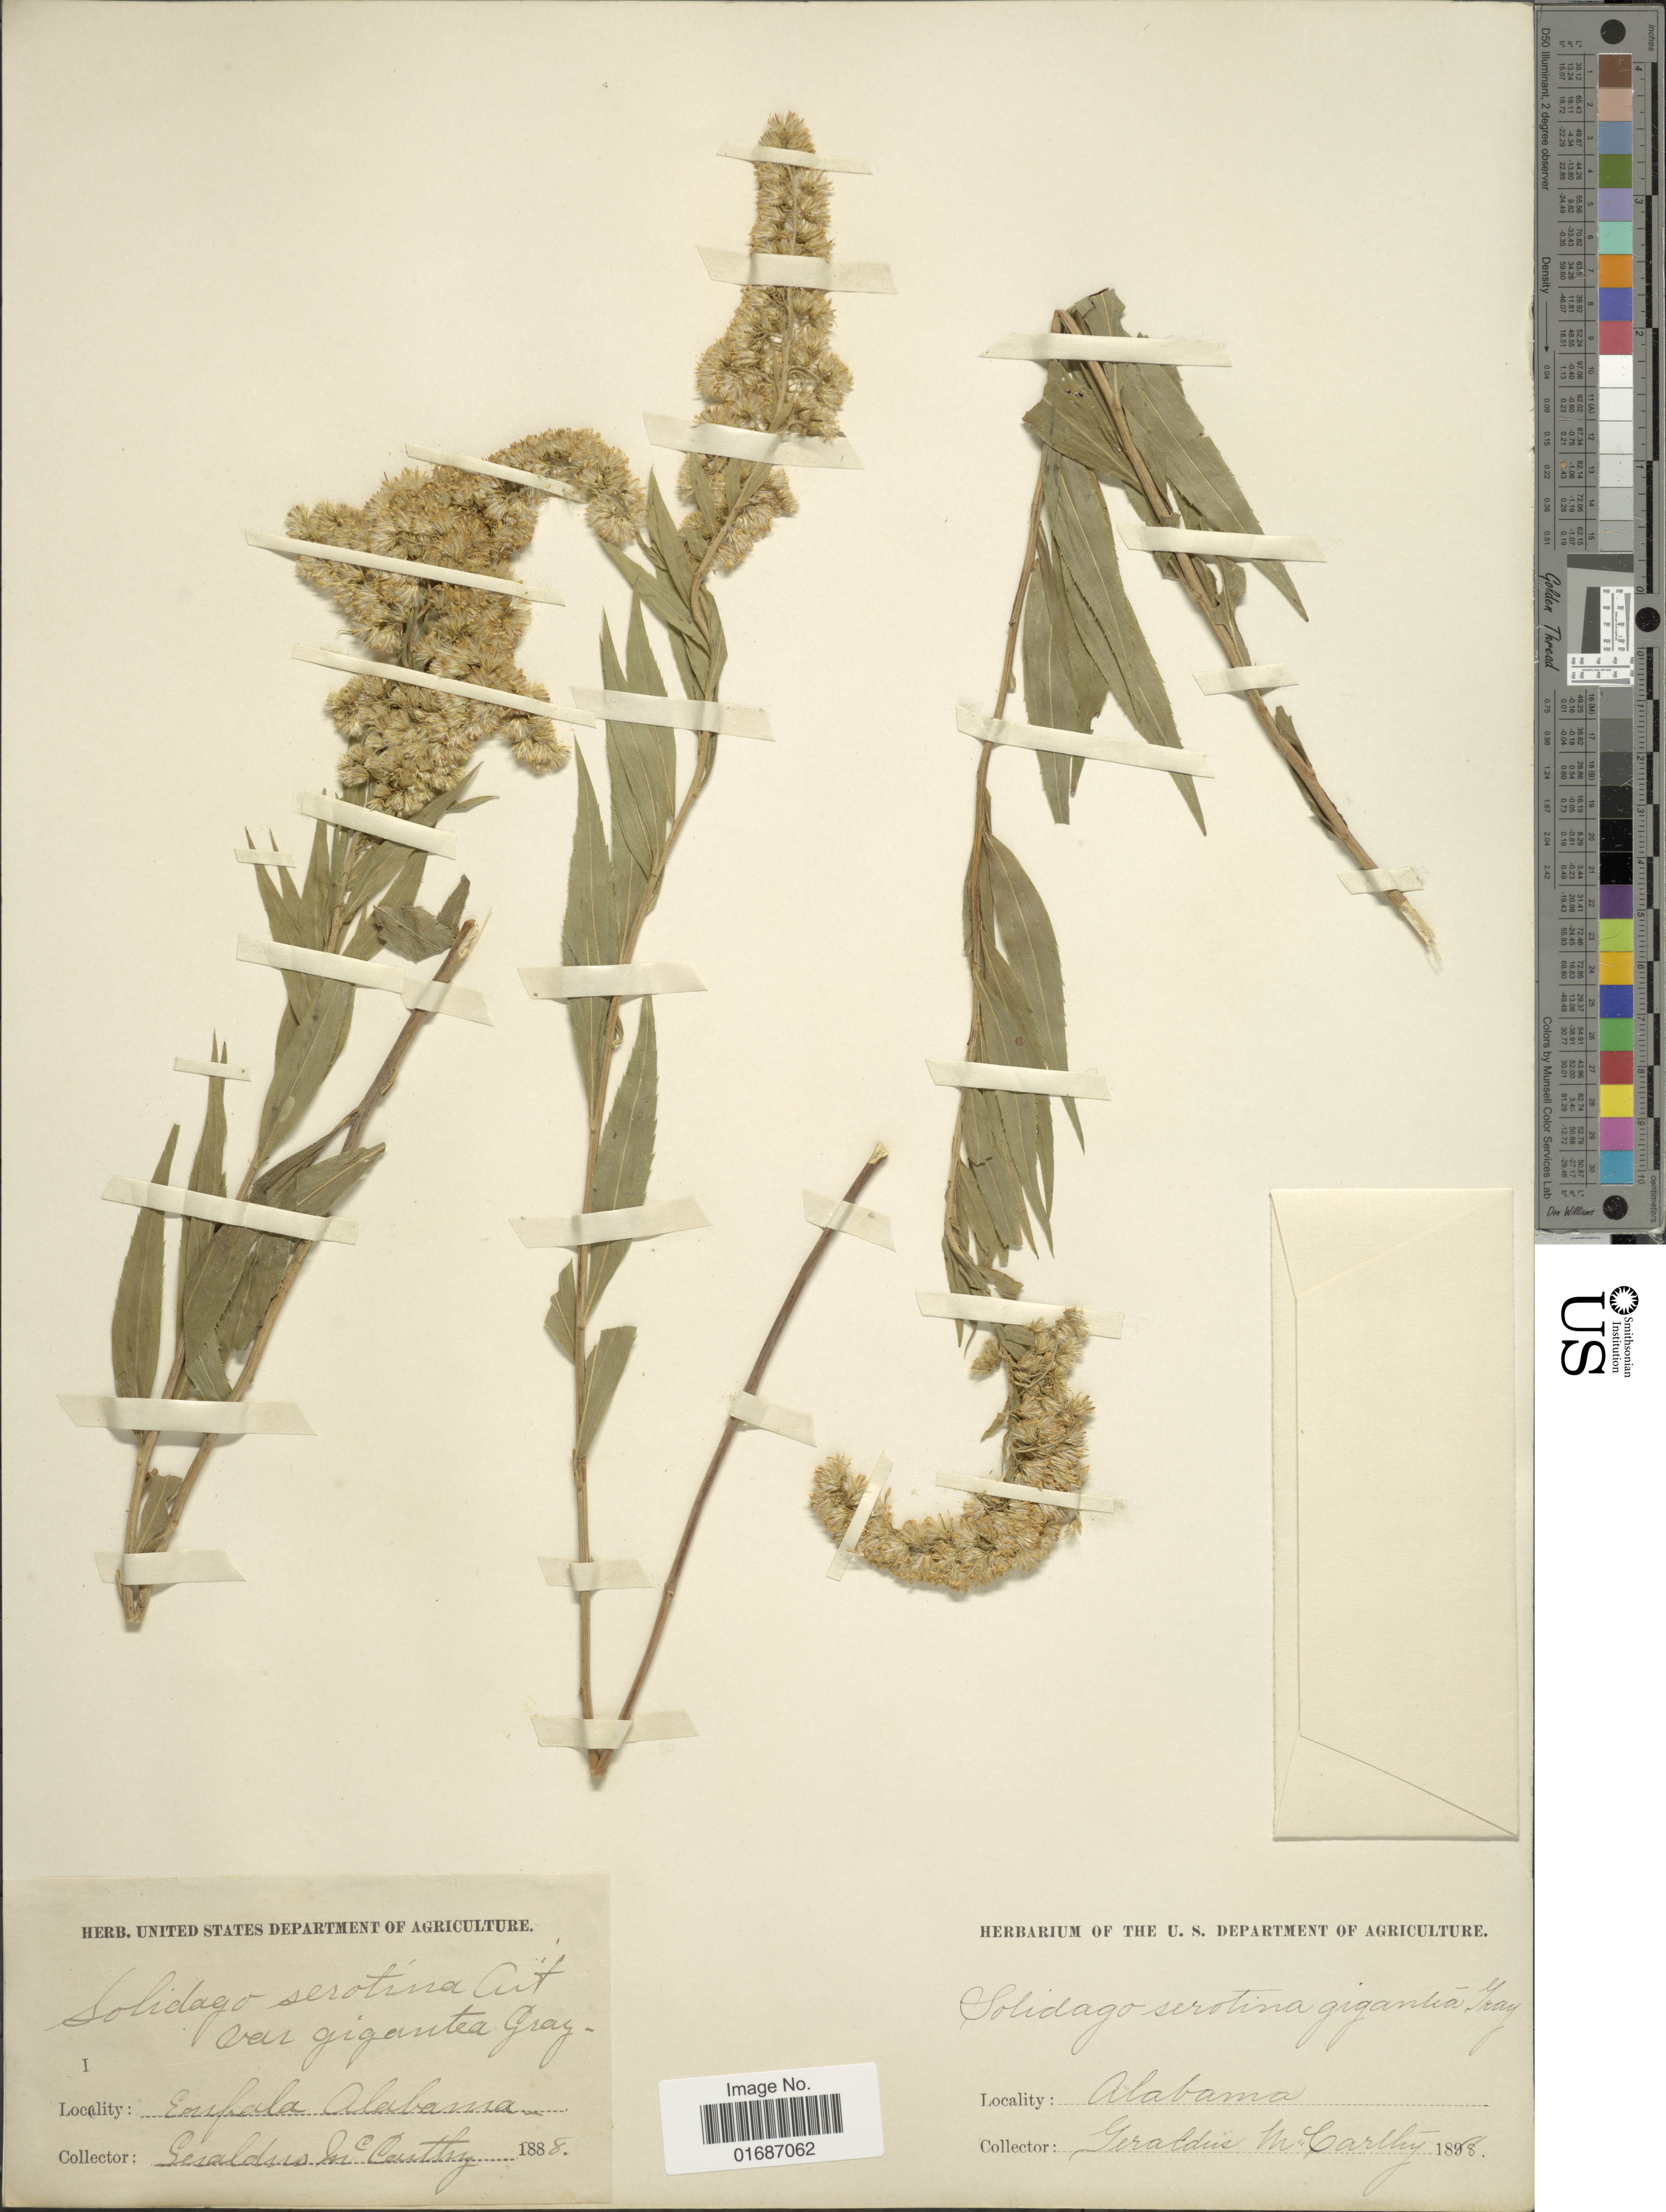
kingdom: Plantae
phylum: Tracheophyta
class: Magnoliopsida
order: Asterales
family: Asteraceae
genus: Solidago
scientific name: Solidago gigantea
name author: Aiton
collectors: M. McCarthy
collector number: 1?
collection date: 1888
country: United States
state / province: Alabama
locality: Eufaula